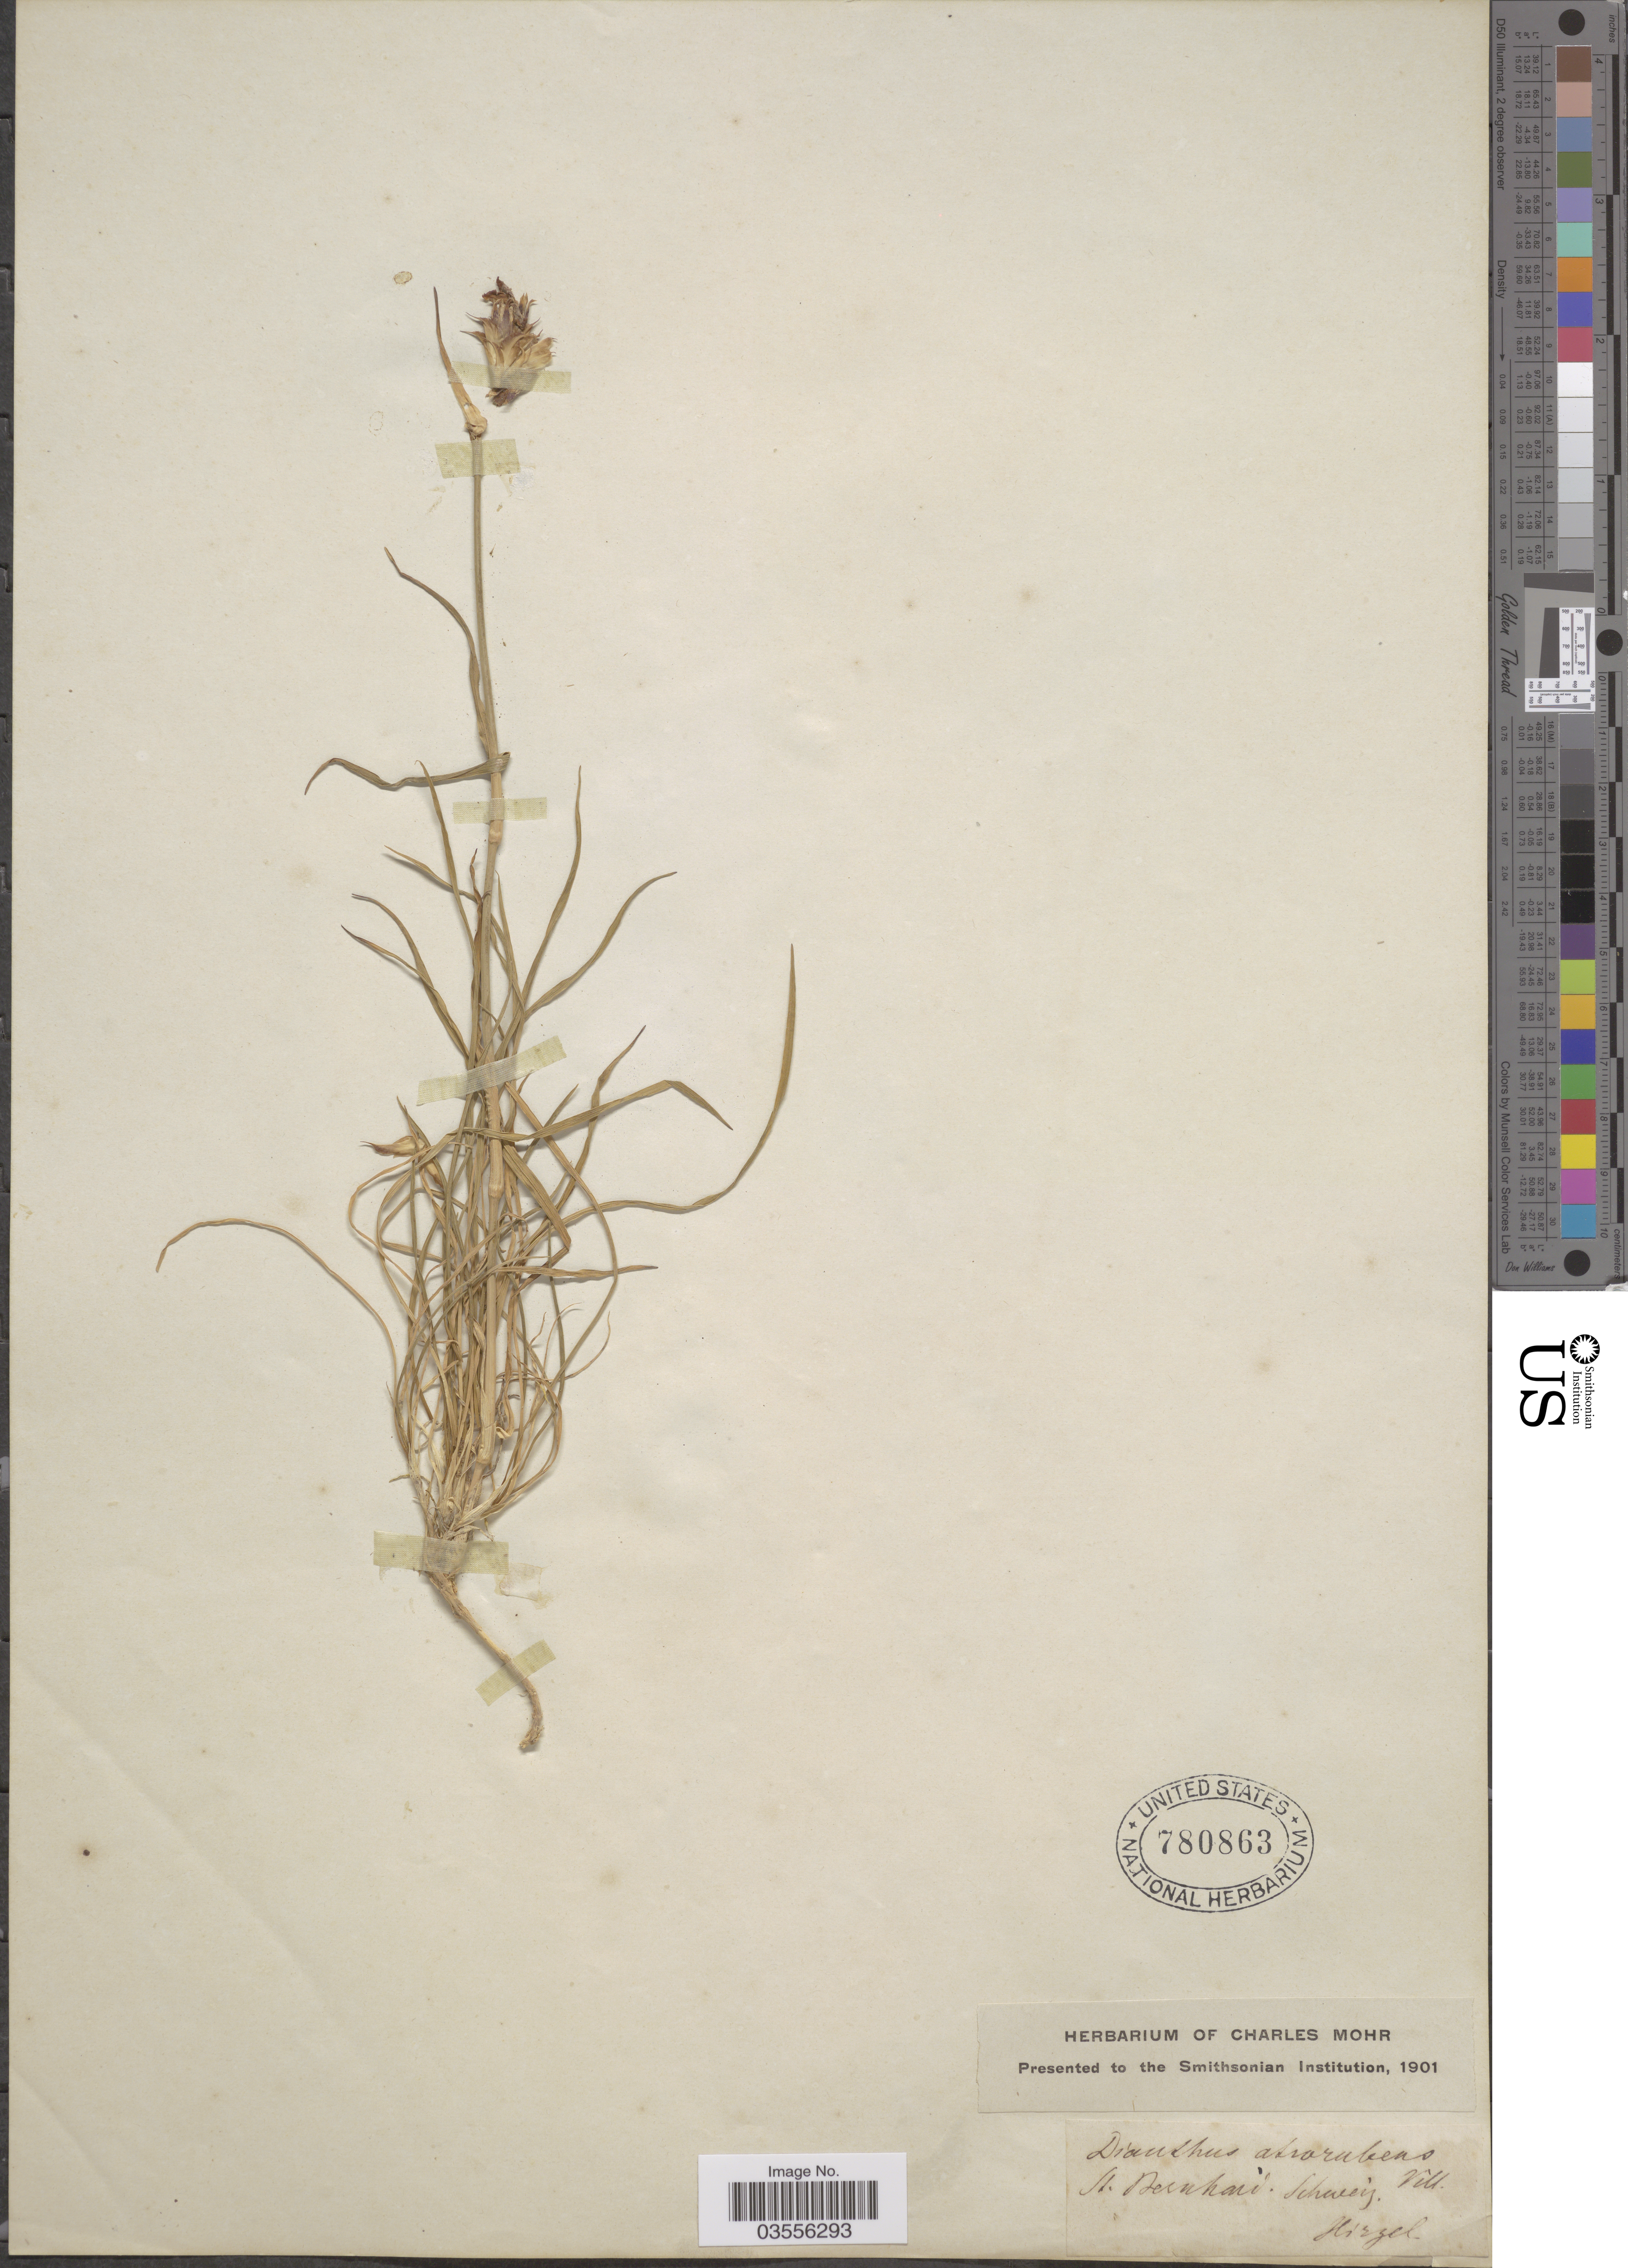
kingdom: Plantae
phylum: Tracheophyta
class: Magnoliopsida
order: Caryophyllales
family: Caryophyllaceae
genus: Dianthus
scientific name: Dianthus atrorubens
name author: All.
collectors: Hirzel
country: Switzerland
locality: St. Bernhard, Schweiz.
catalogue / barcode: US 780863